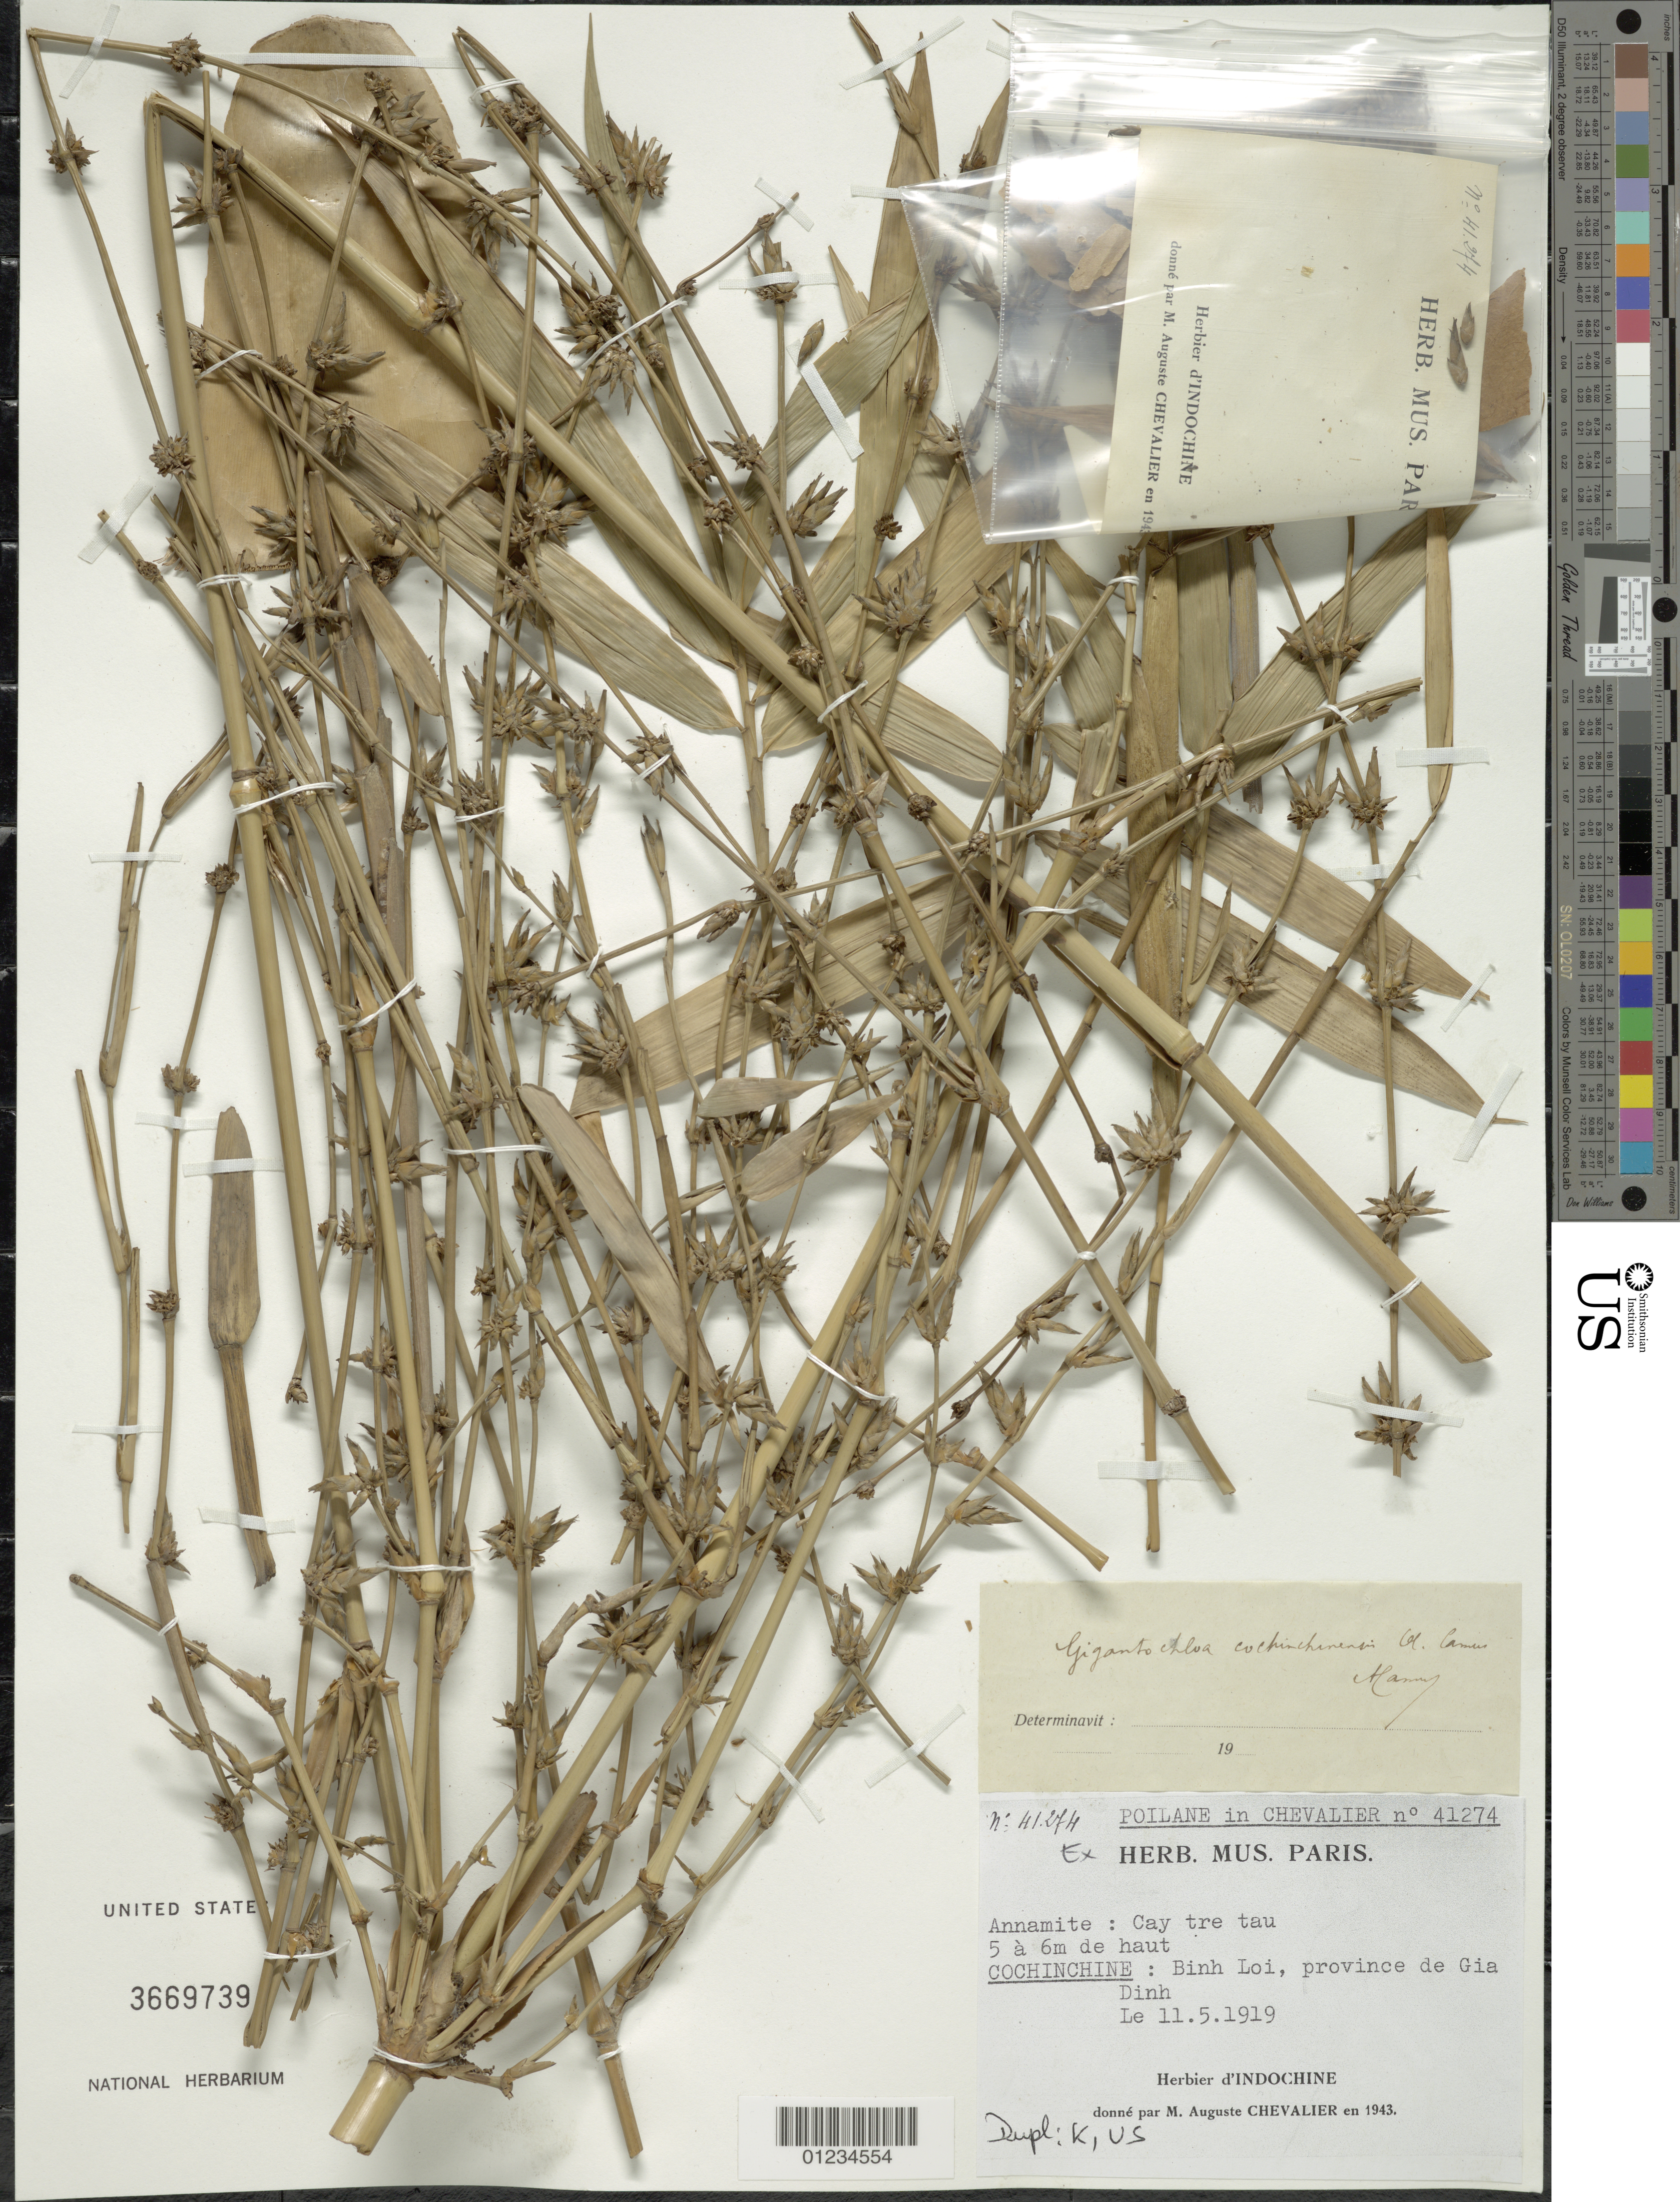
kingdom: Plantae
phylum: Tracheophyta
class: Liliopsida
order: Poales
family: Poaceae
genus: Gigantochloa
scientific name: Gigantochloa cochinchinensis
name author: A. Camus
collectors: A. J. Chevalier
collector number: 41274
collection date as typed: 05 Nov 1919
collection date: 1919-11-05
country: Vietnam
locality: Cochinchine, Binh Loi, province de Gia Dinh, South Vietnam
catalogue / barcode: US 3669739